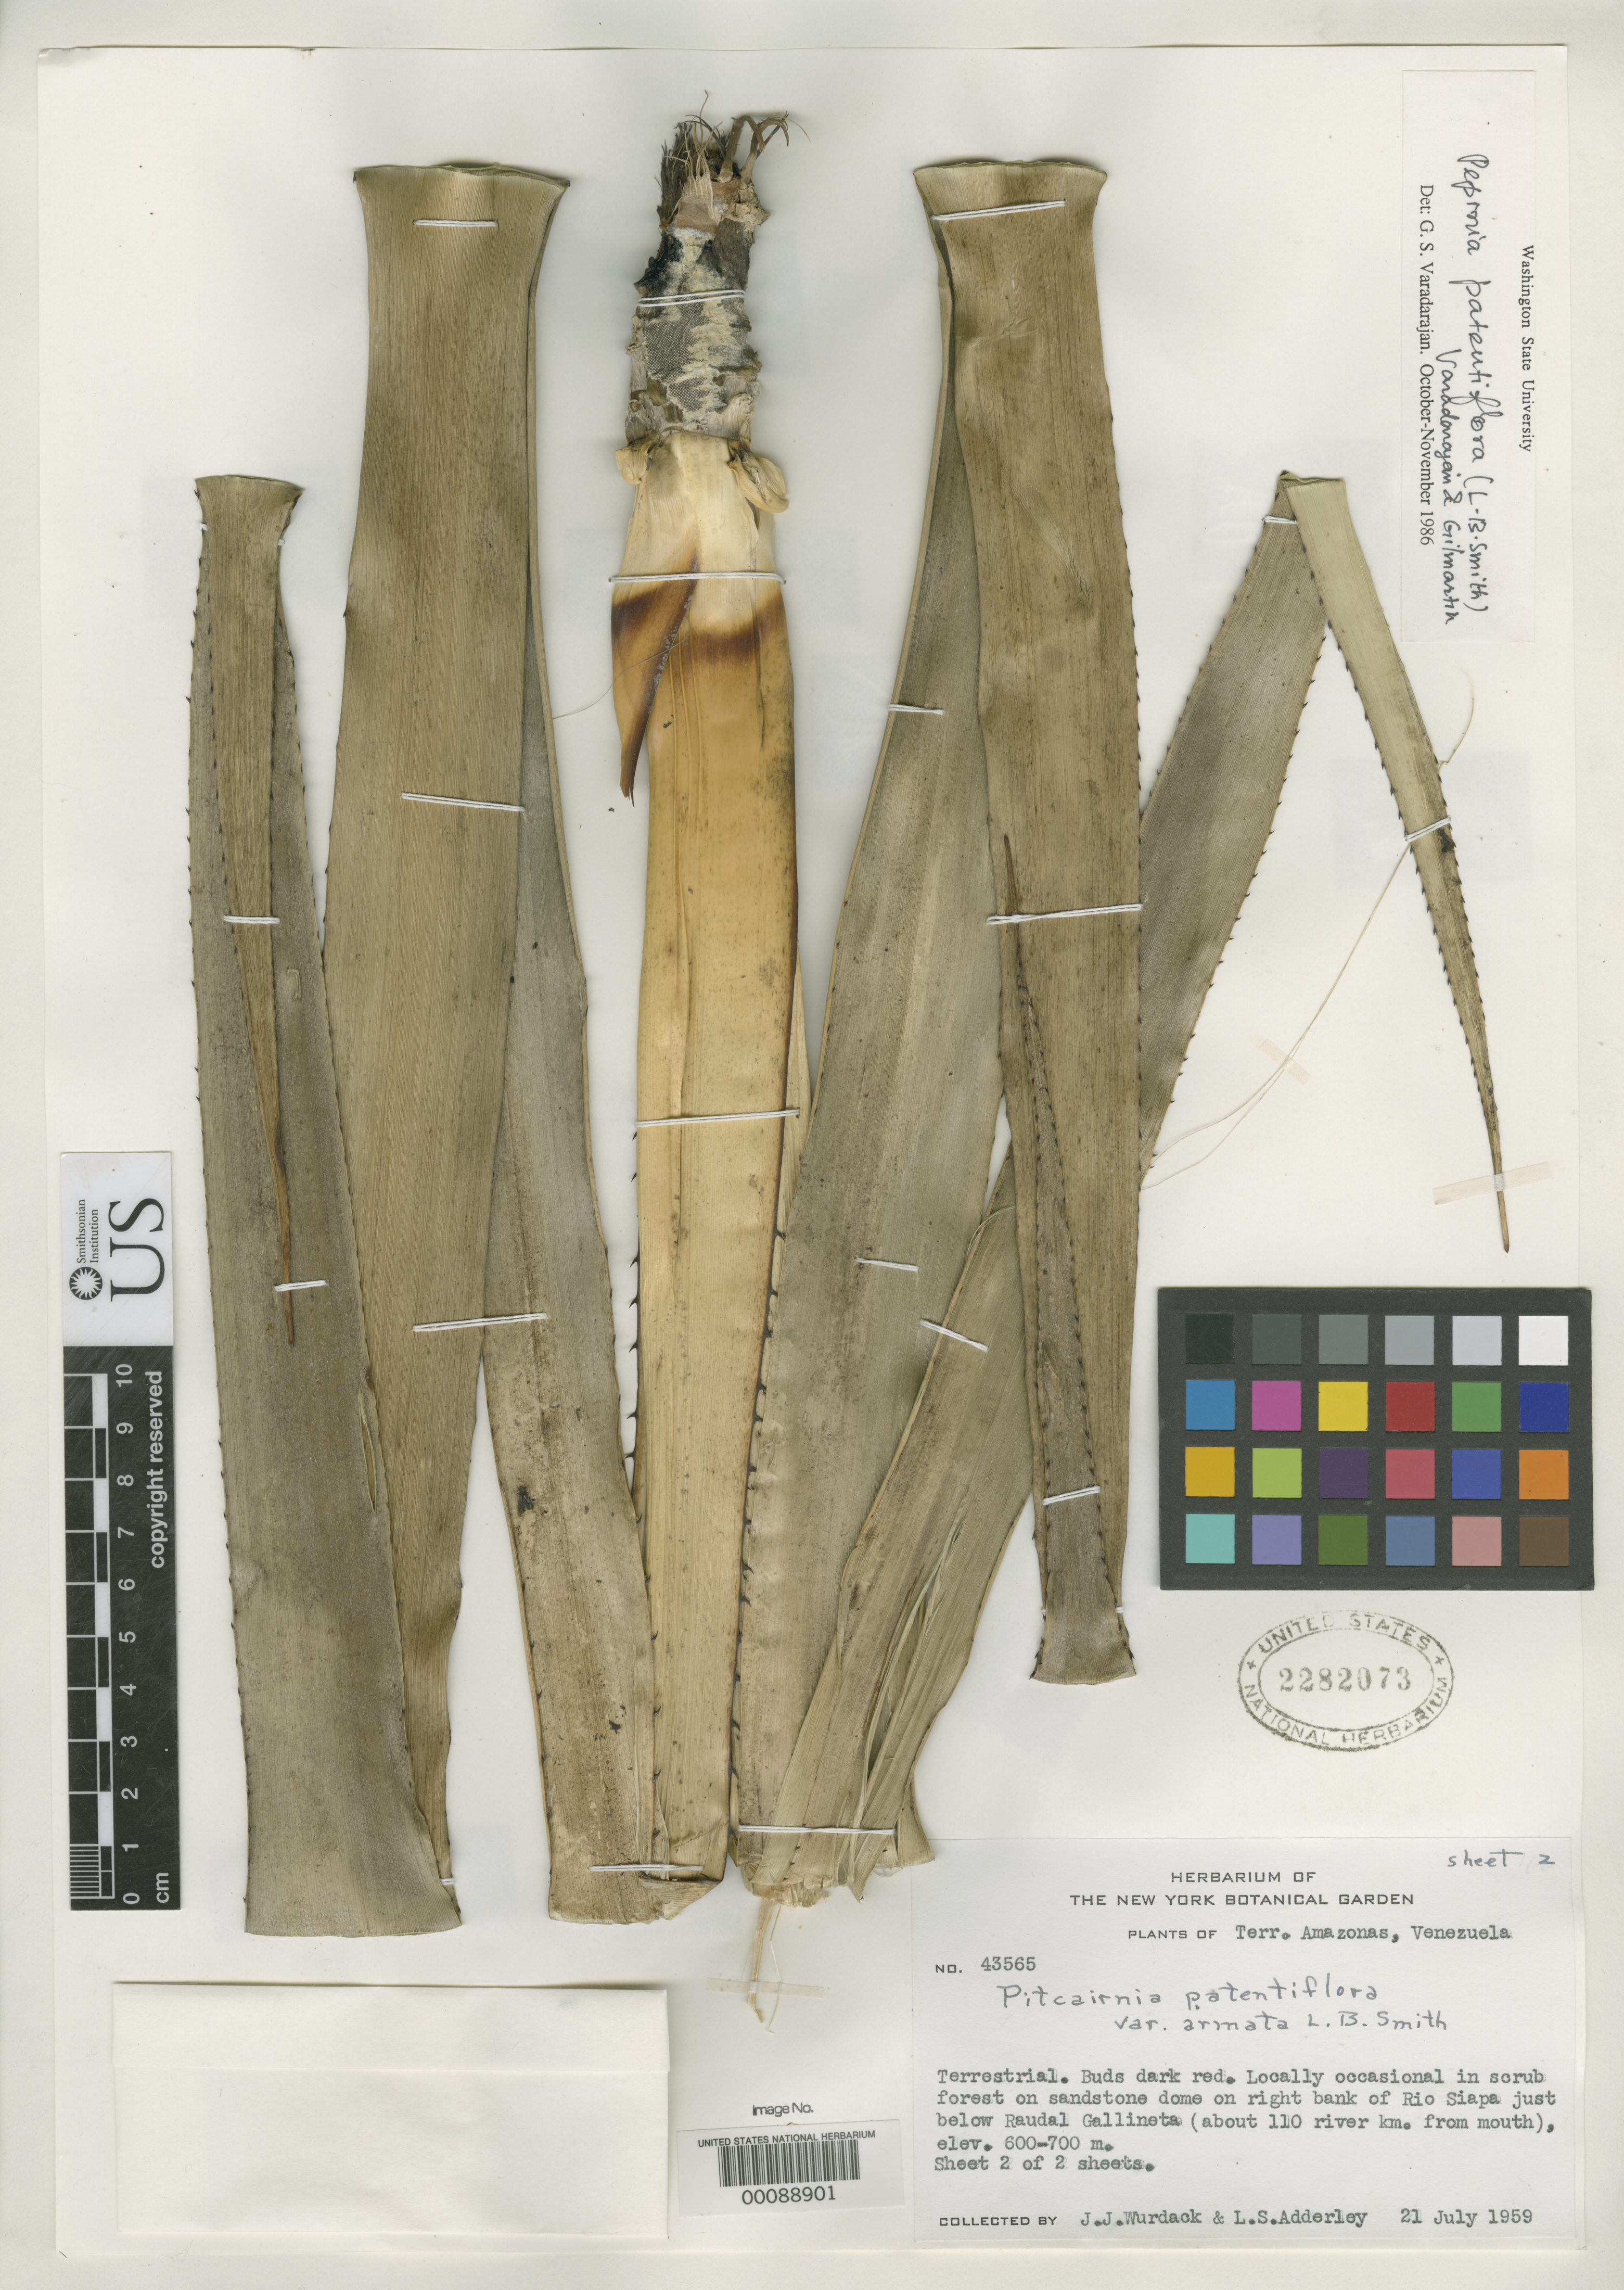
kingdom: Plantae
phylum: Tracheophyta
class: Liliopsida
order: Poales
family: Bromeliaceae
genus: Pitcairnia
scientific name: Pitcairnia patentiflora var. armata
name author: L.B. Sm.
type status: Holotype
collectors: J. J. Wurdack & L. S. Adderley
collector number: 43565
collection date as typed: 21 Jul 1959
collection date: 1959-07-21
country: Venezuela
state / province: Amazonas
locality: Rio Siapa below Raudal Gallineta.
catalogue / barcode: US 2282073